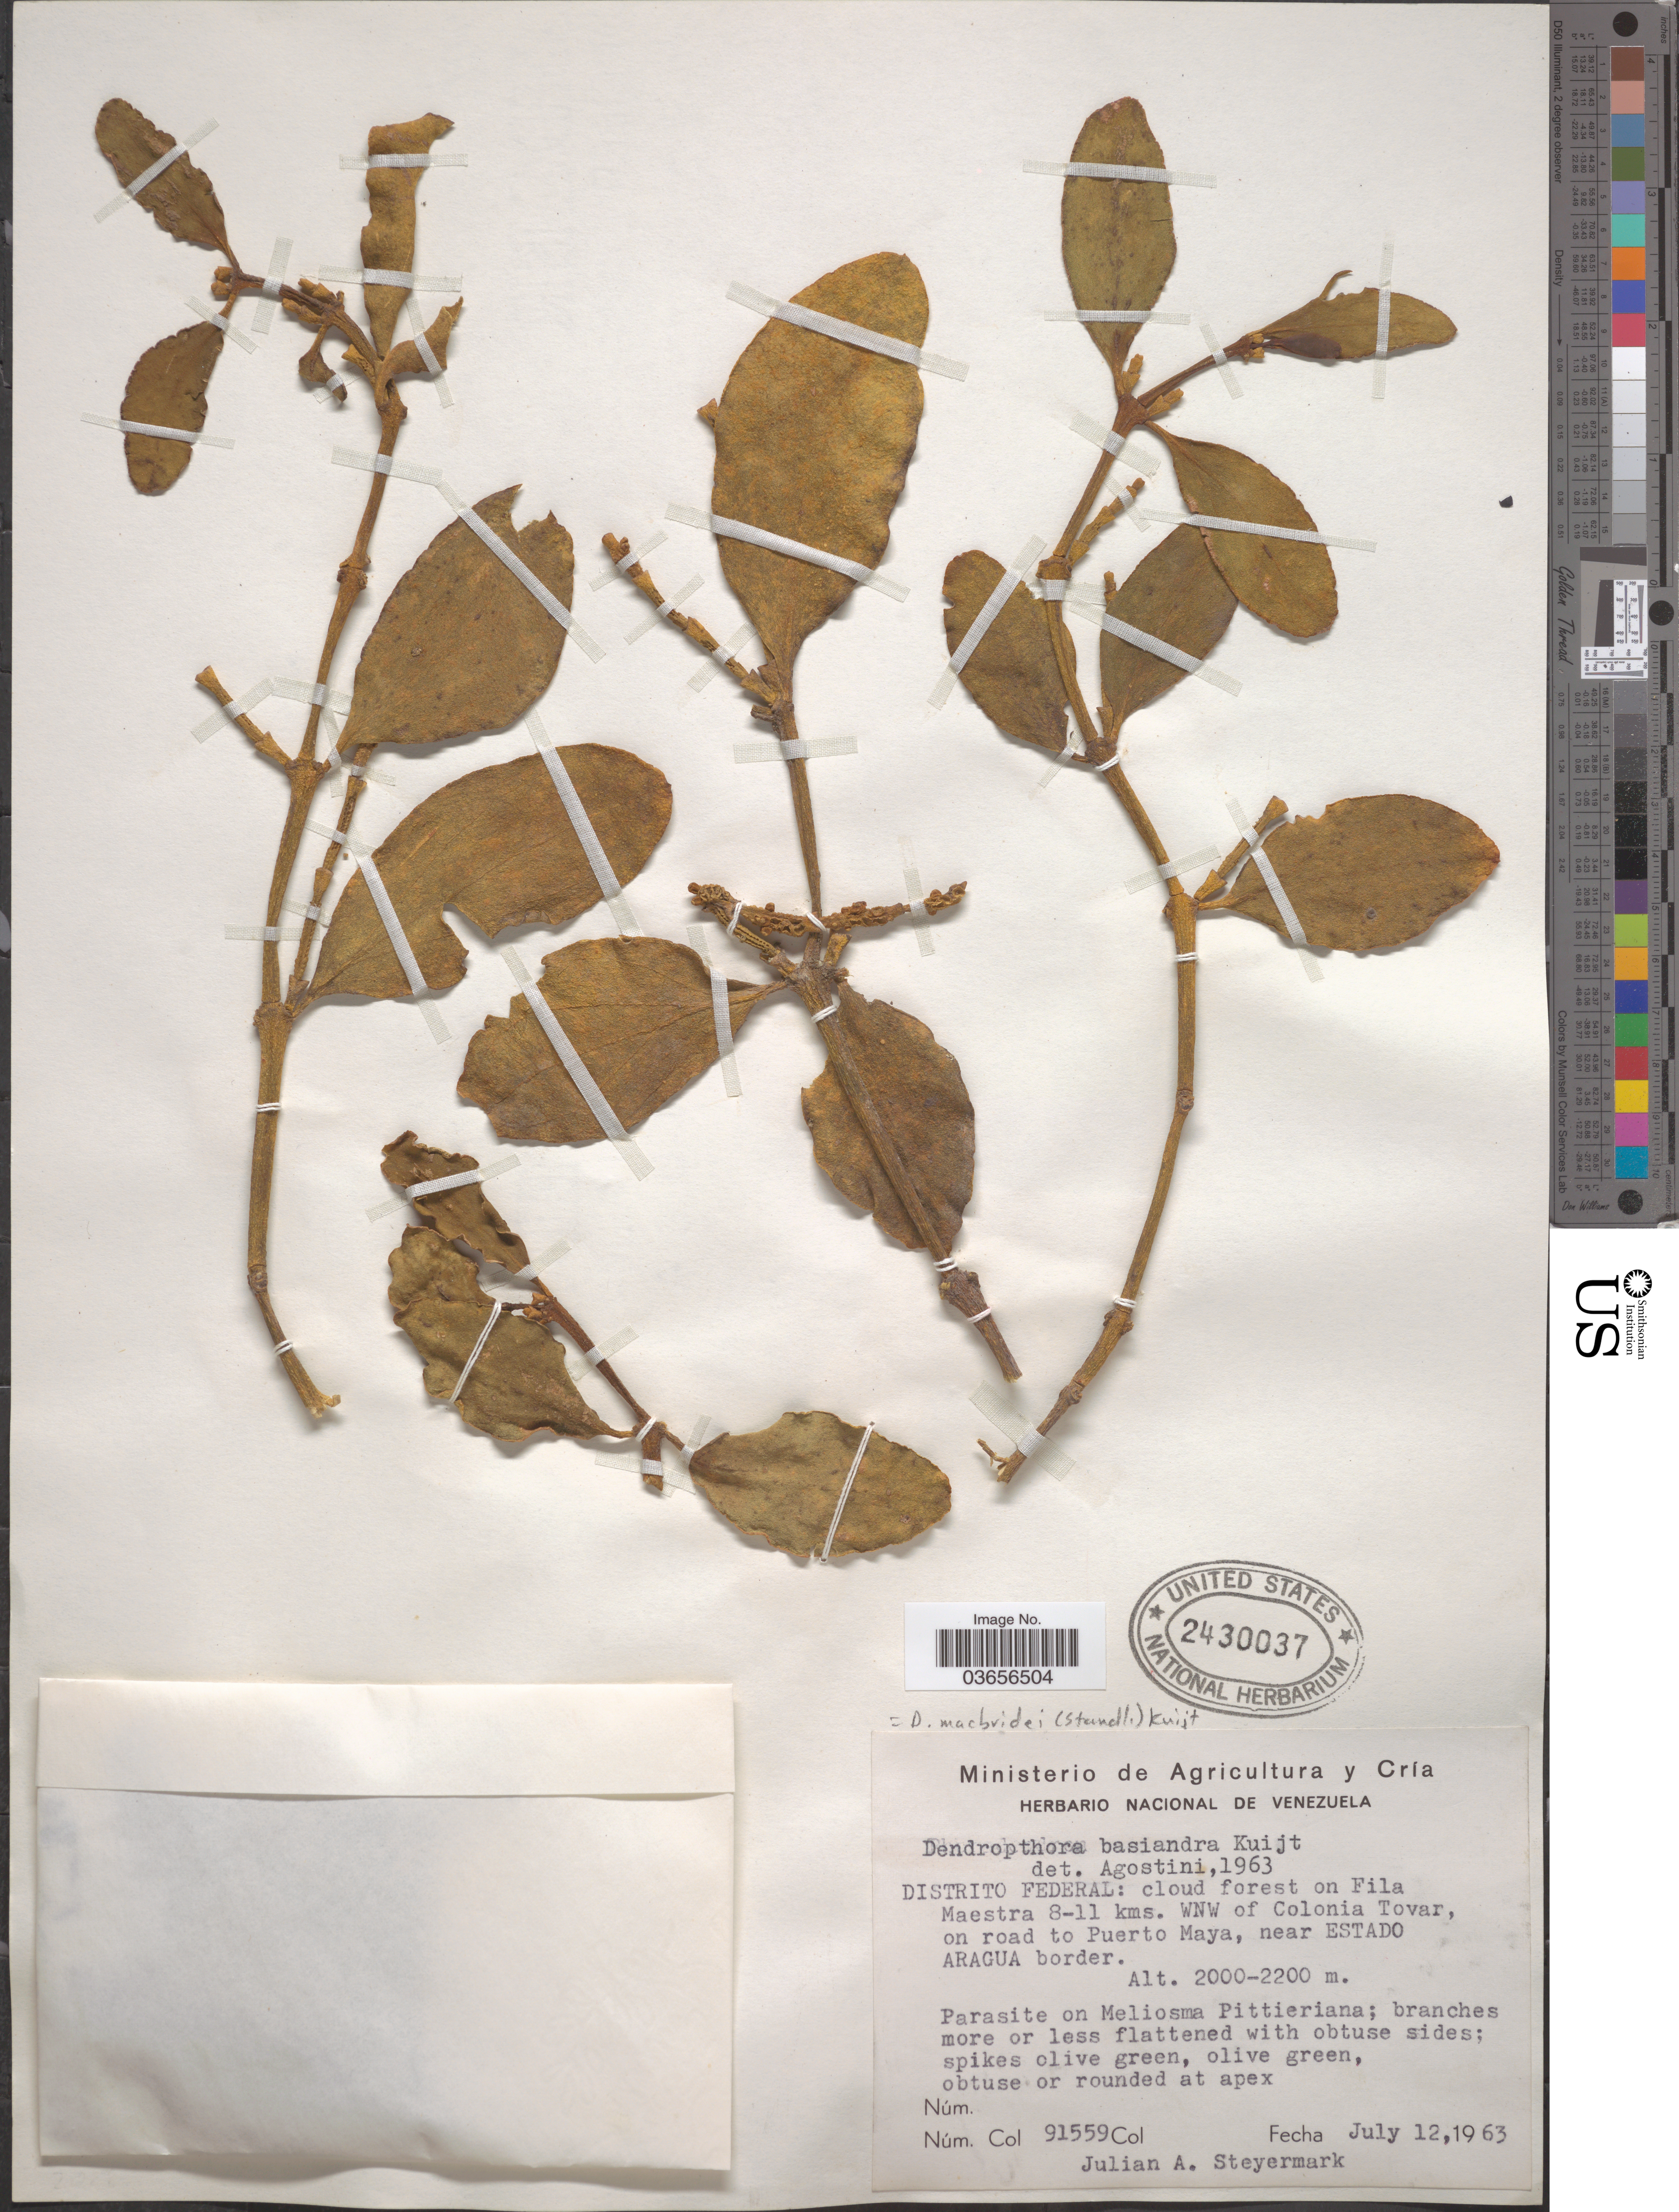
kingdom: Plantae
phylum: Tracheophyta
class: Magnoliopsida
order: Santalales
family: Viscaceae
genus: Dendrophthora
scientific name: Dendrophthora macbridei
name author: (Standl.) Kuijt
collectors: J. Steyermark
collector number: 91559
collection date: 1963-07-12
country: Venezuela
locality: Distrito Federal: cloud forest on Fila Maestra 8-11 kms. WNW of Colonia Tovar, on road to Puerto Maya, near Estado Aragua border.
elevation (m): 2000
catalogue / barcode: US 2430037